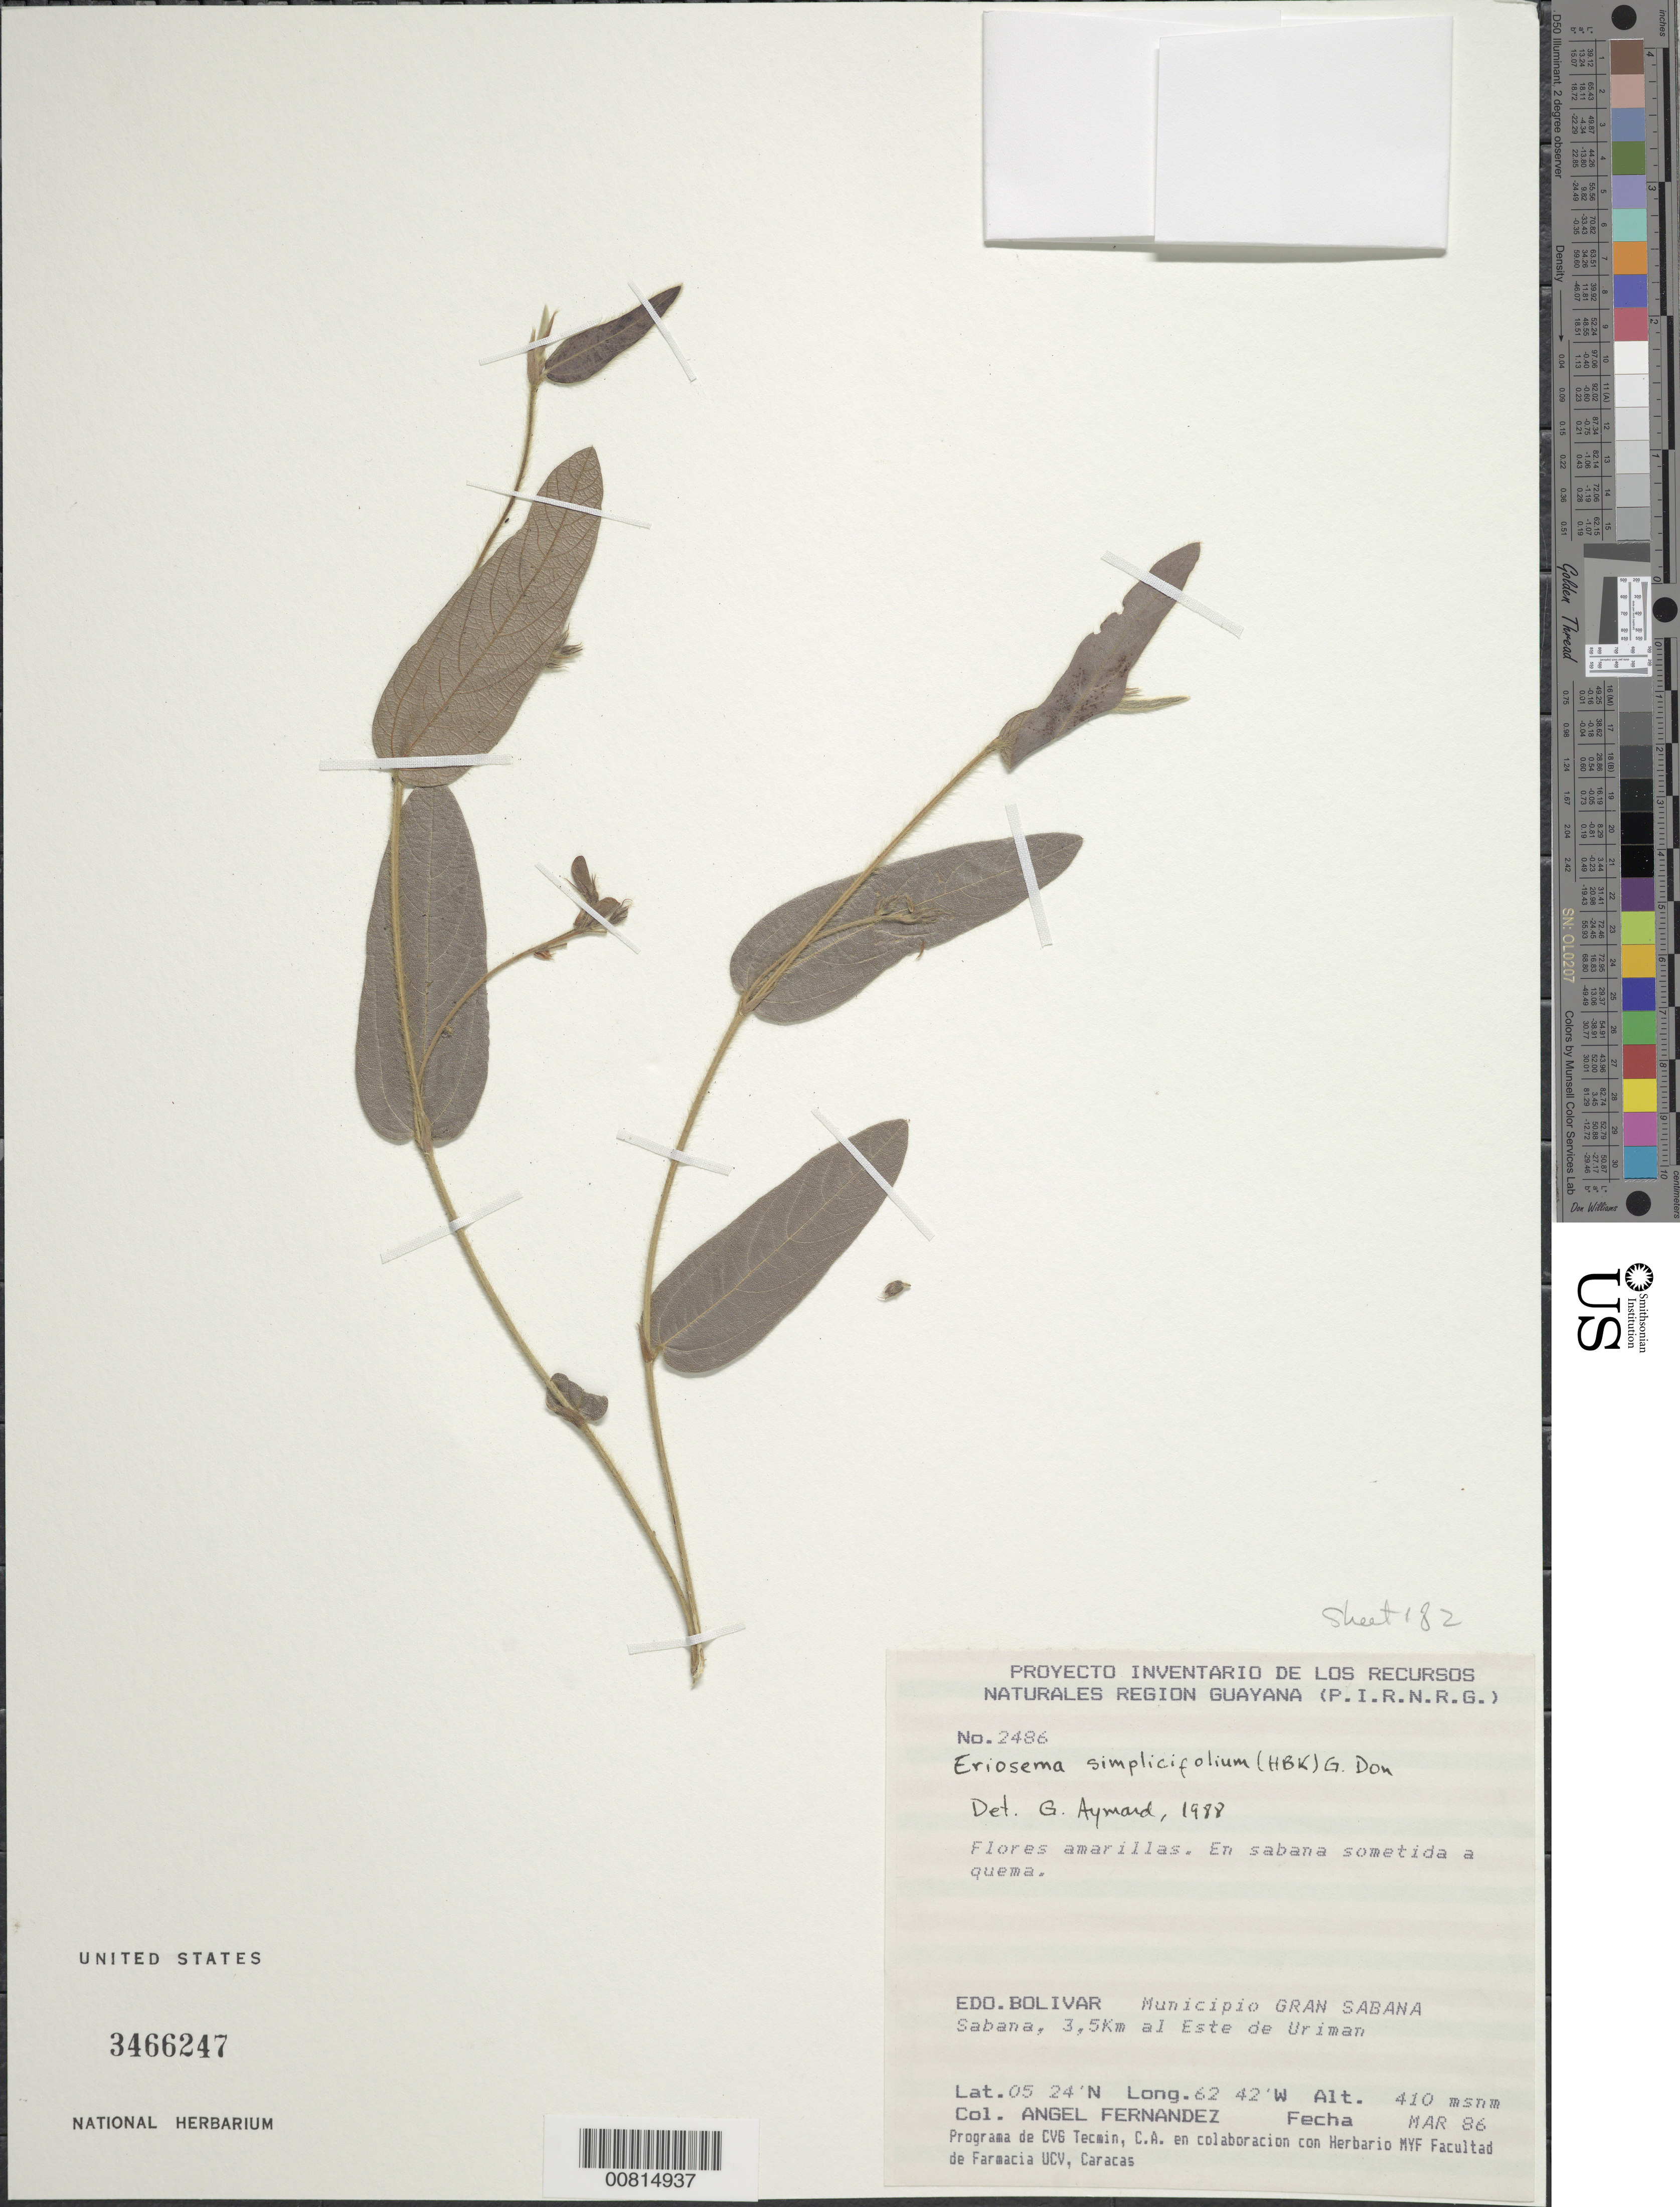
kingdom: Plantae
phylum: Tracheophyta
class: Magnoliopsida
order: Fabales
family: Fabaceae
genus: Eriosema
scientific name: Eriosema simplicifolium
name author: (Kunth) G. Don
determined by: Aymard C., G. A., (PORT), Univ. Nac. Exp. de los Llanos Ezequiel Zamora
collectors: A. Fernández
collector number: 2486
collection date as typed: Mar-86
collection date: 1986-03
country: Venezuela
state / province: Bolívar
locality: Mun. Gran Sabana, 3.5 km E de Uriman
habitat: Sabana sometida a quema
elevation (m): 410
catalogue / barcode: US 3466247